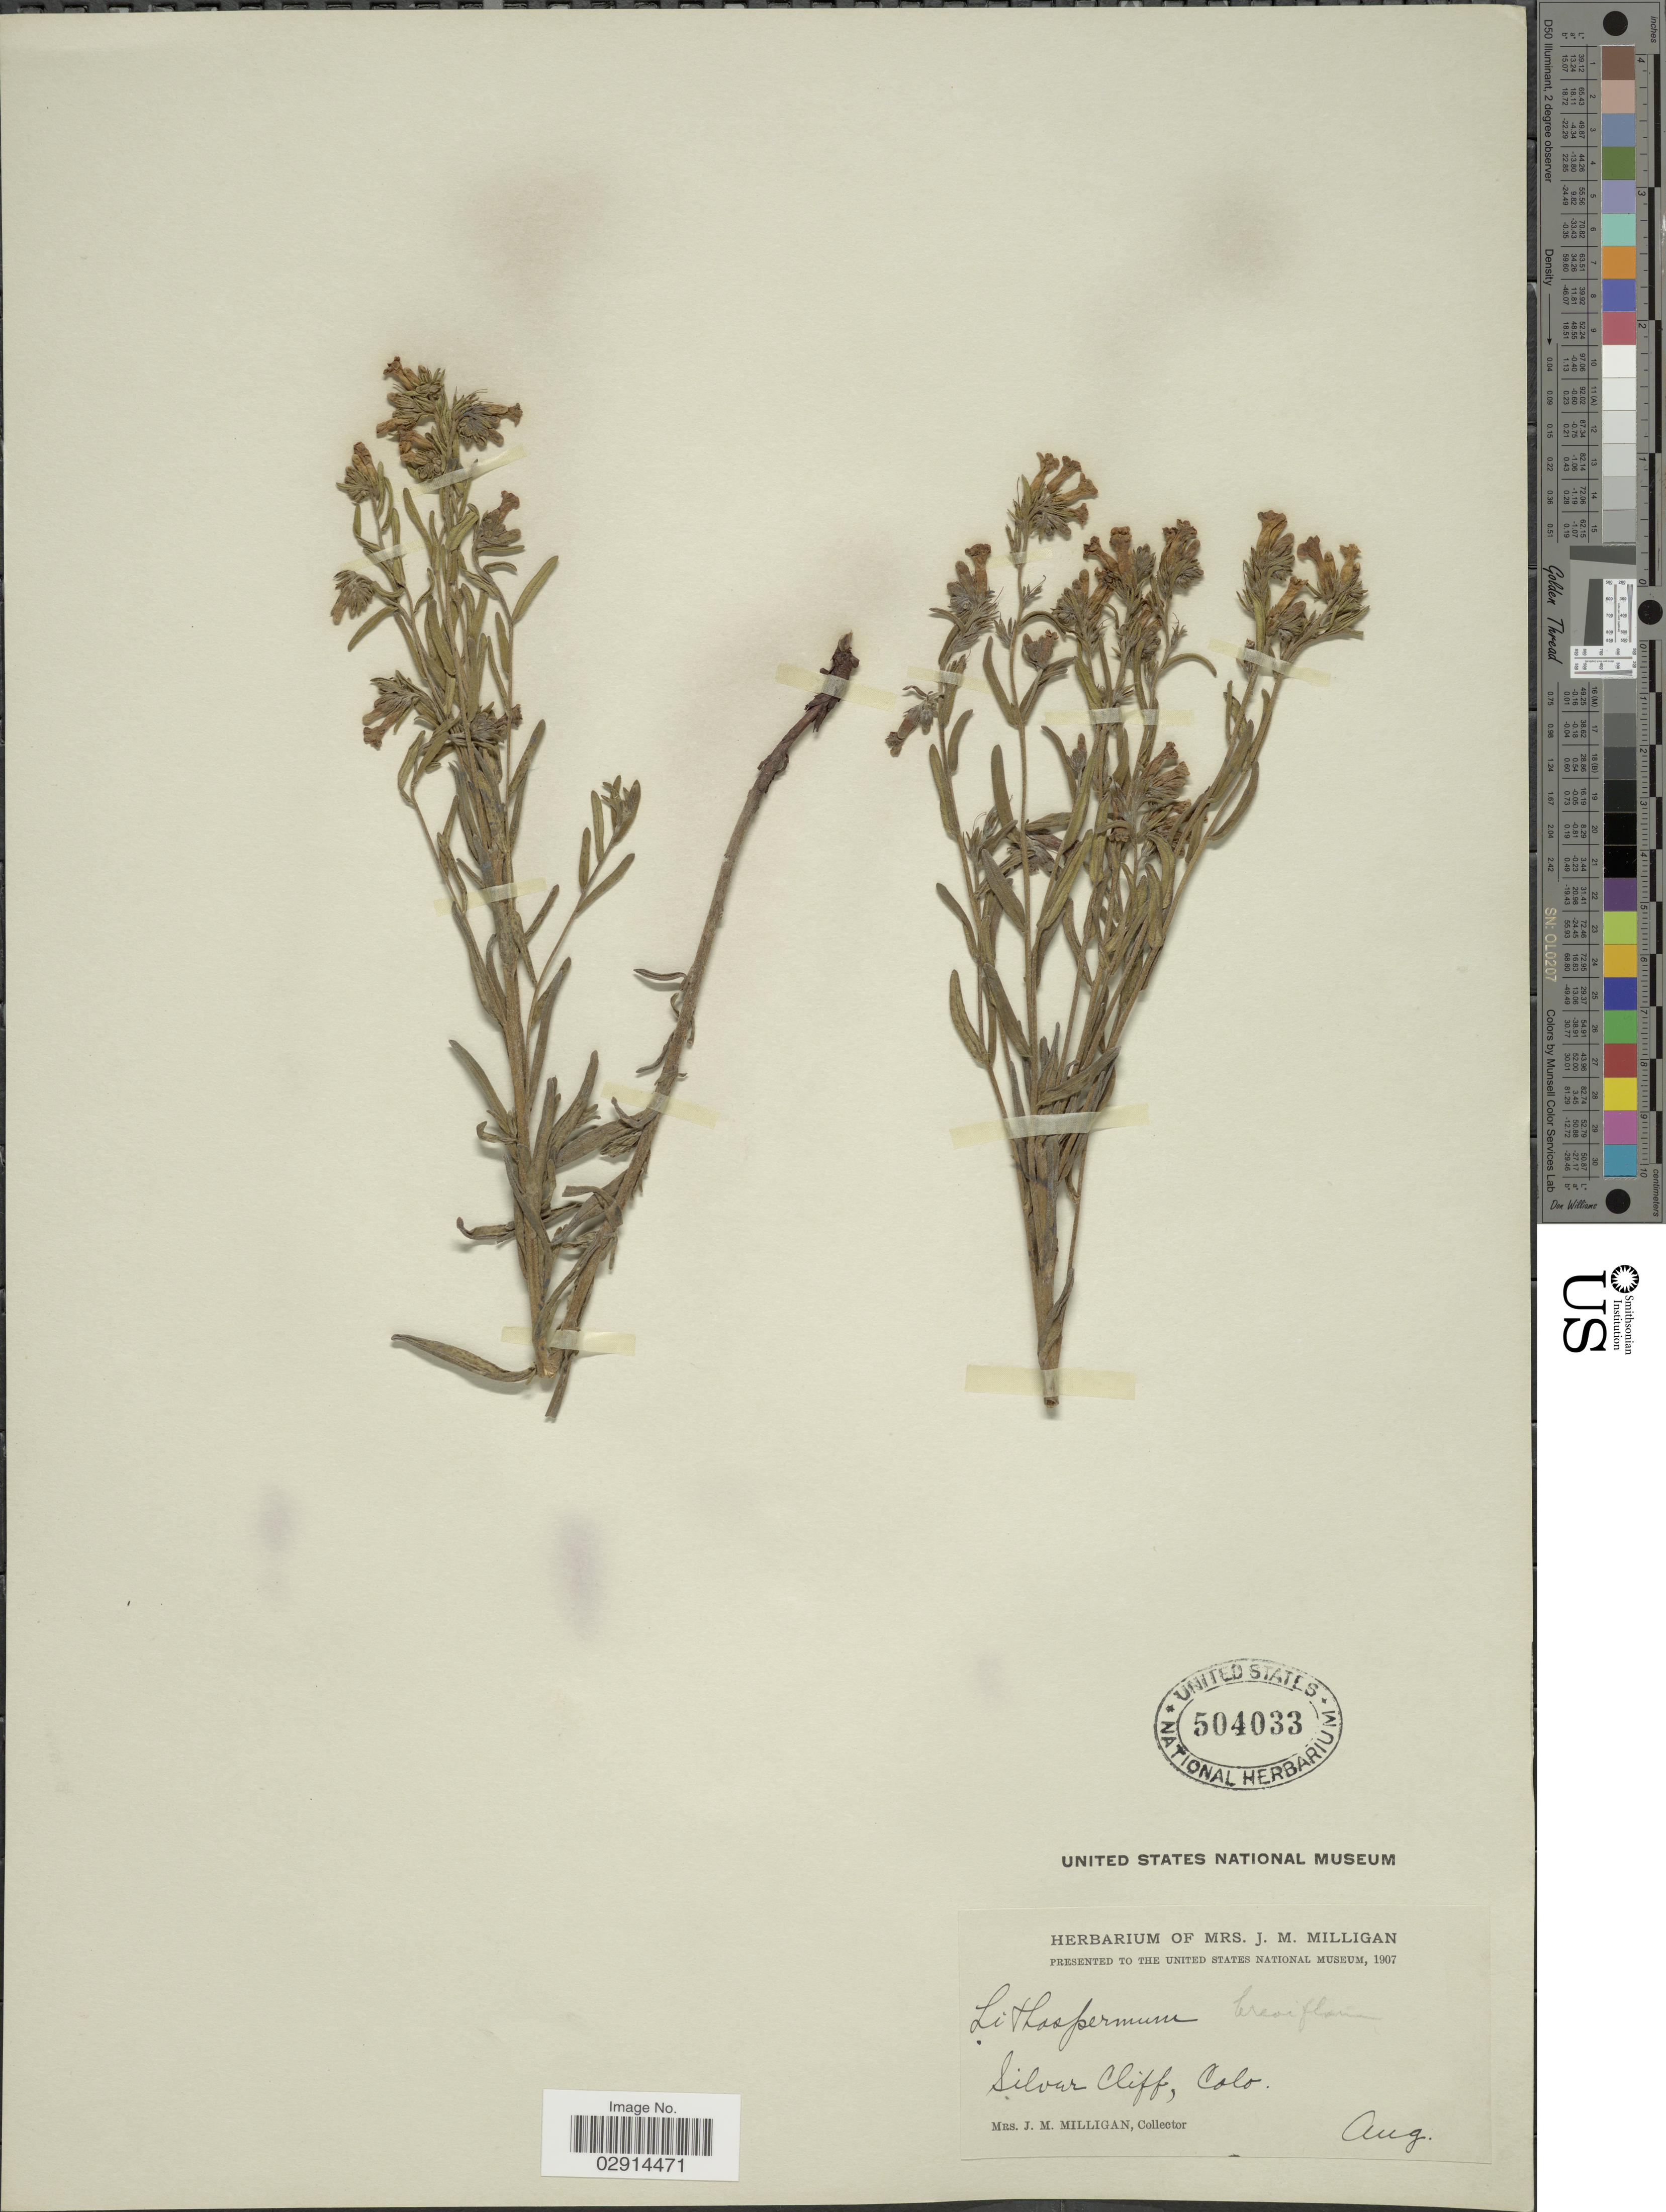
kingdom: Plantae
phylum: Tracheophyta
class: Magnoliopsida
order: Boraginales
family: Boraginaceae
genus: Lithospermum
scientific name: Lithospermum multiflorum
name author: Torr. ex A. Gray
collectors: J. Milligan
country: United States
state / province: Colorado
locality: Silver Cliff, Colo.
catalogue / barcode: US 504033